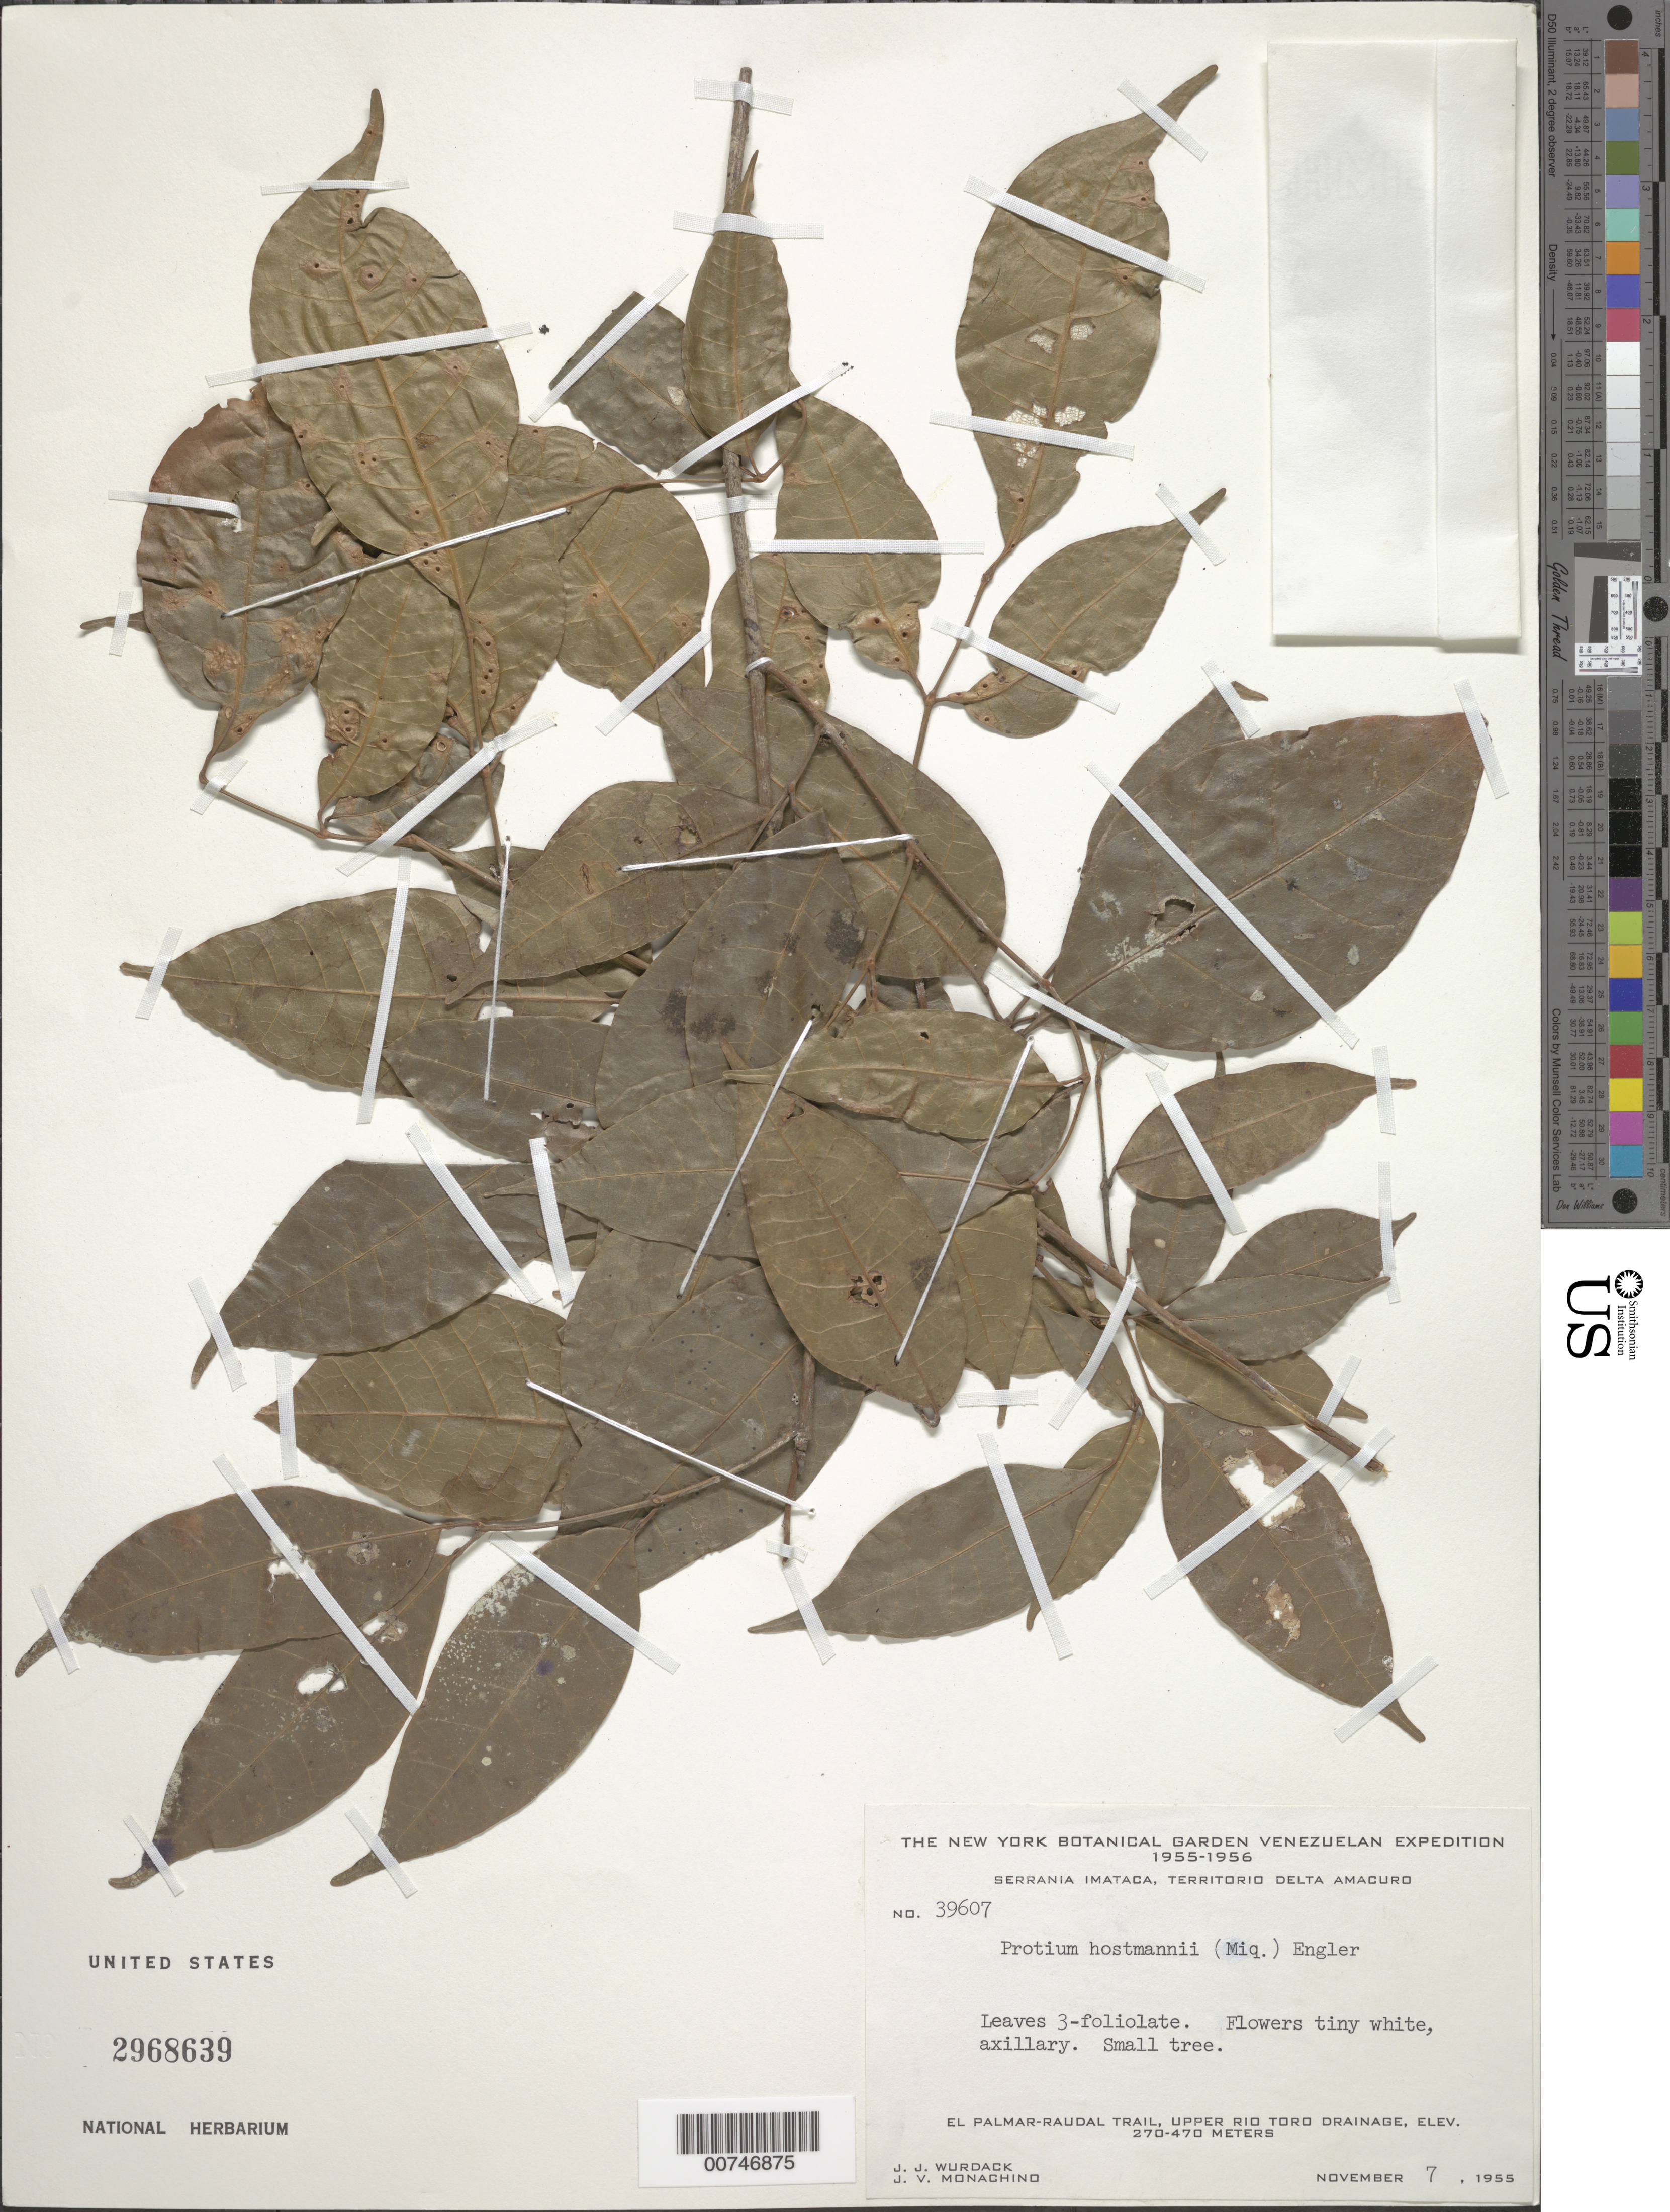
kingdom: Plantae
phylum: Tracheophyta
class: Magnoliopsida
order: Sapindales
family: Burseraceae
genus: Protium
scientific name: Protium surinamense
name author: Byng & Christenh.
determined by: Daly, Douglas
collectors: J. J. Wurdack & J. V. Monachino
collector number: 39607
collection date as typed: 7-Nov-55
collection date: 1955-11-07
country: Venezuela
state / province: Delta Amacuro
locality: Serrania Imataca, El Palmar-Raudal Trail, upper Río Toro drainage; 10 km S of Cerro Muerto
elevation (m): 270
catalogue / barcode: US 2968639